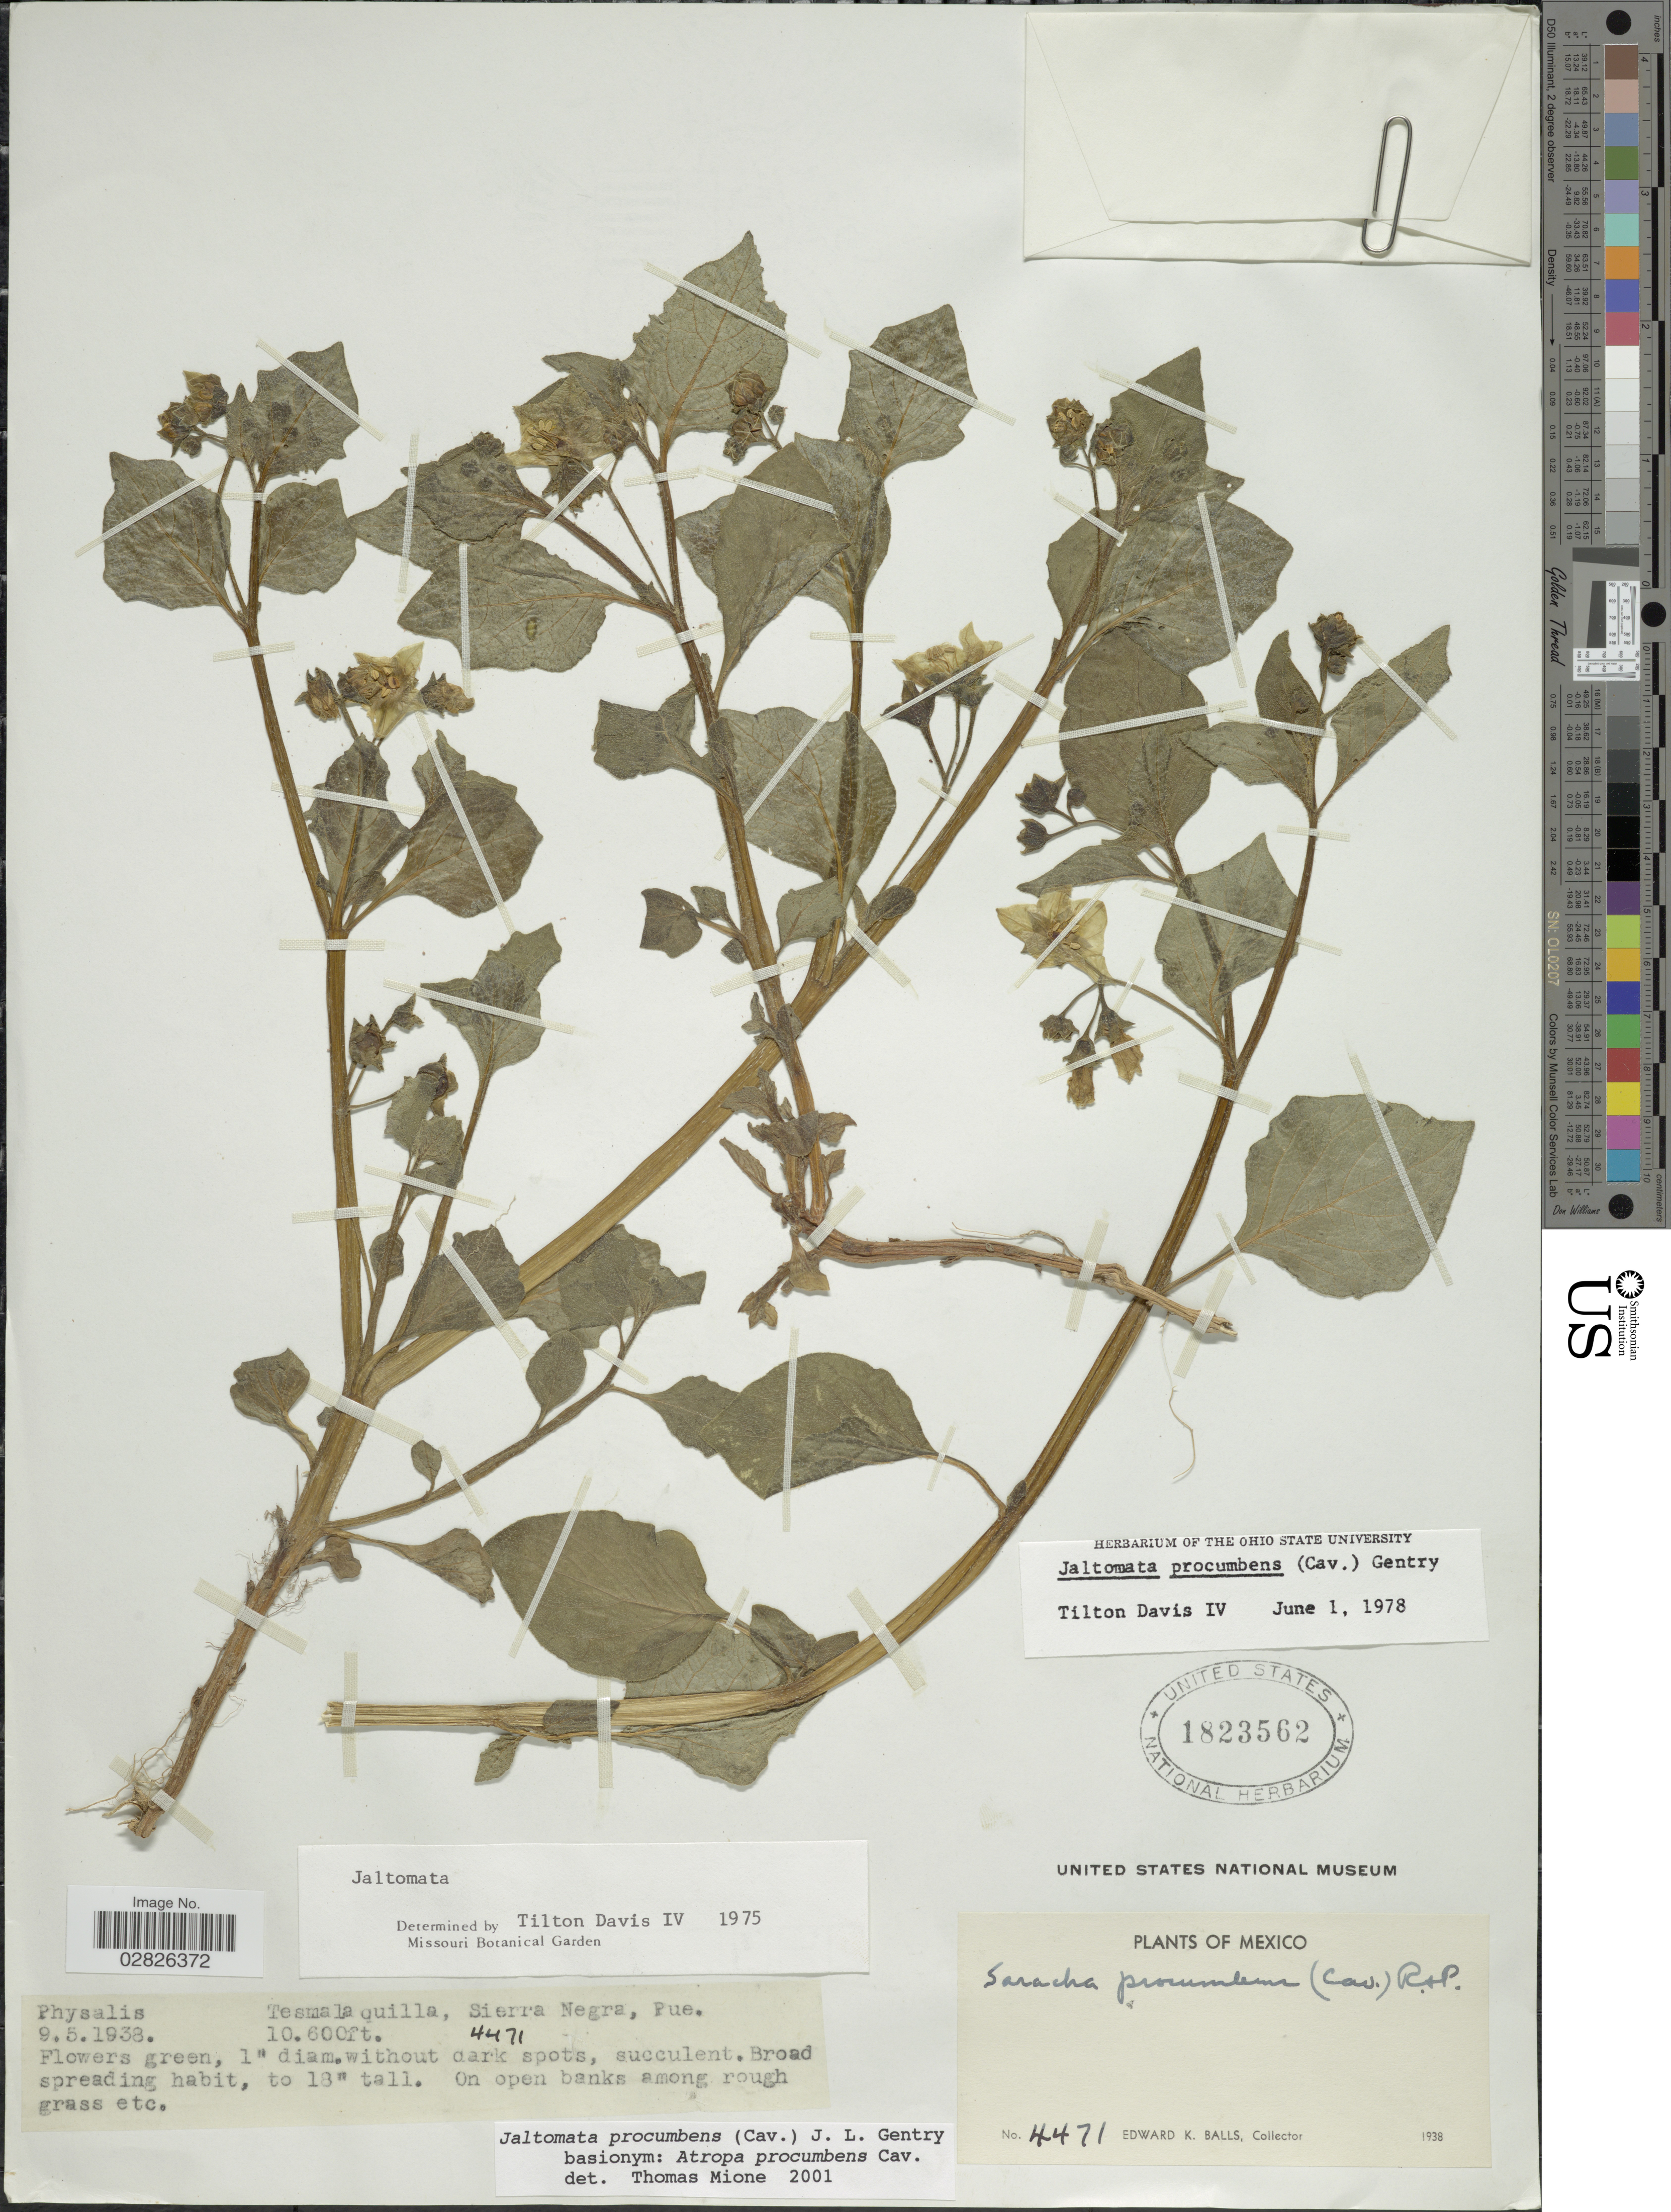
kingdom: Plantae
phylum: Tracheophyta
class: Magnoliopsida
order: Solanales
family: Solanaceae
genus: Jaltomata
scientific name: Jaltomata procumbens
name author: (Cav.) J.L. Gentry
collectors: E. K. Balls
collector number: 4471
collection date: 1938-05-09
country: Mexico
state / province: Puebla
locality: Tesmalaquilla, Sierra Negra.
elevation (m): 3231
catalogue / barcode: US 1823562